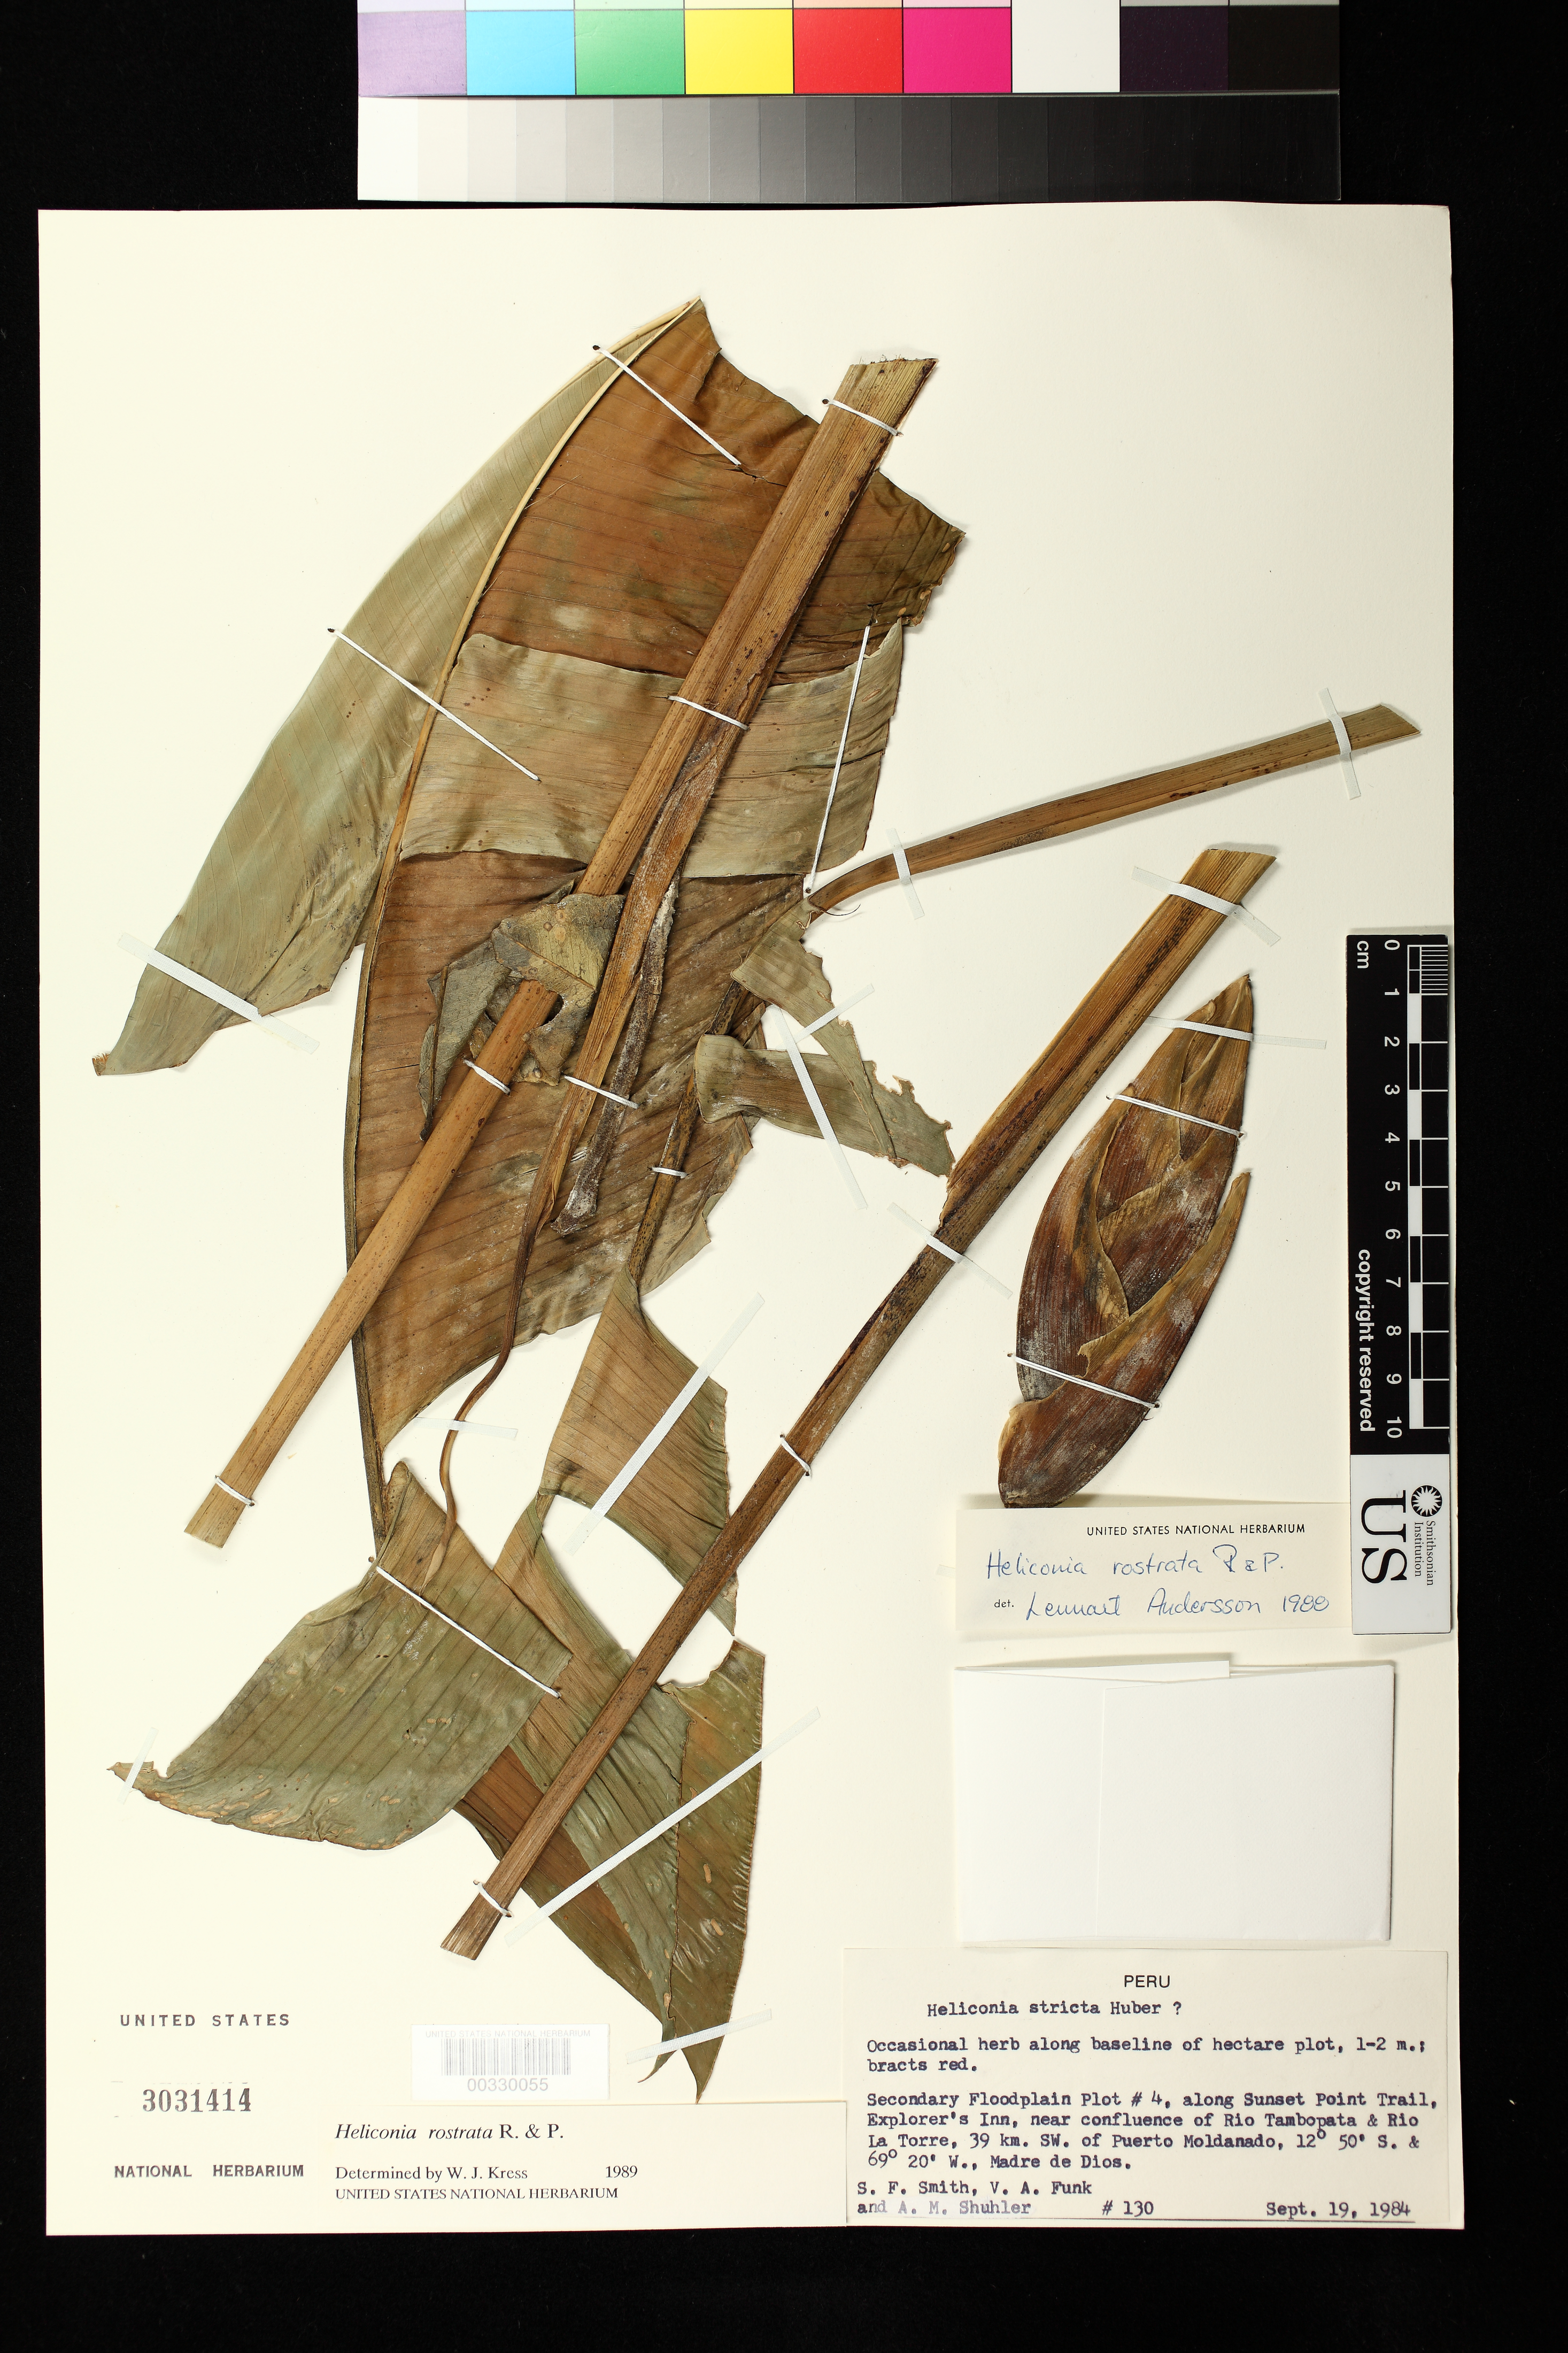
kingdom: Plantae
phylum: Tracheophyta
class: Liliopsida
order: Zingiberales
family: Heliconiaceae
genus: Heliconia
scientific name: Heliconia rostrata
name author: Ruiz & Pav.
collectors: S.F. Smith, V. Funk & A. Shuhler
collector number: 130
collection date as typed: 19 Sep 1984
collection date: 1984-09-19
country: Peru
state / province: Madre de Dios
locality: Secondary floodplain plot #4, along sunset point trail, explorer's inn, near confluence of rio tambopata and rio la torre, ...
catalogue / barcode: US 3031414